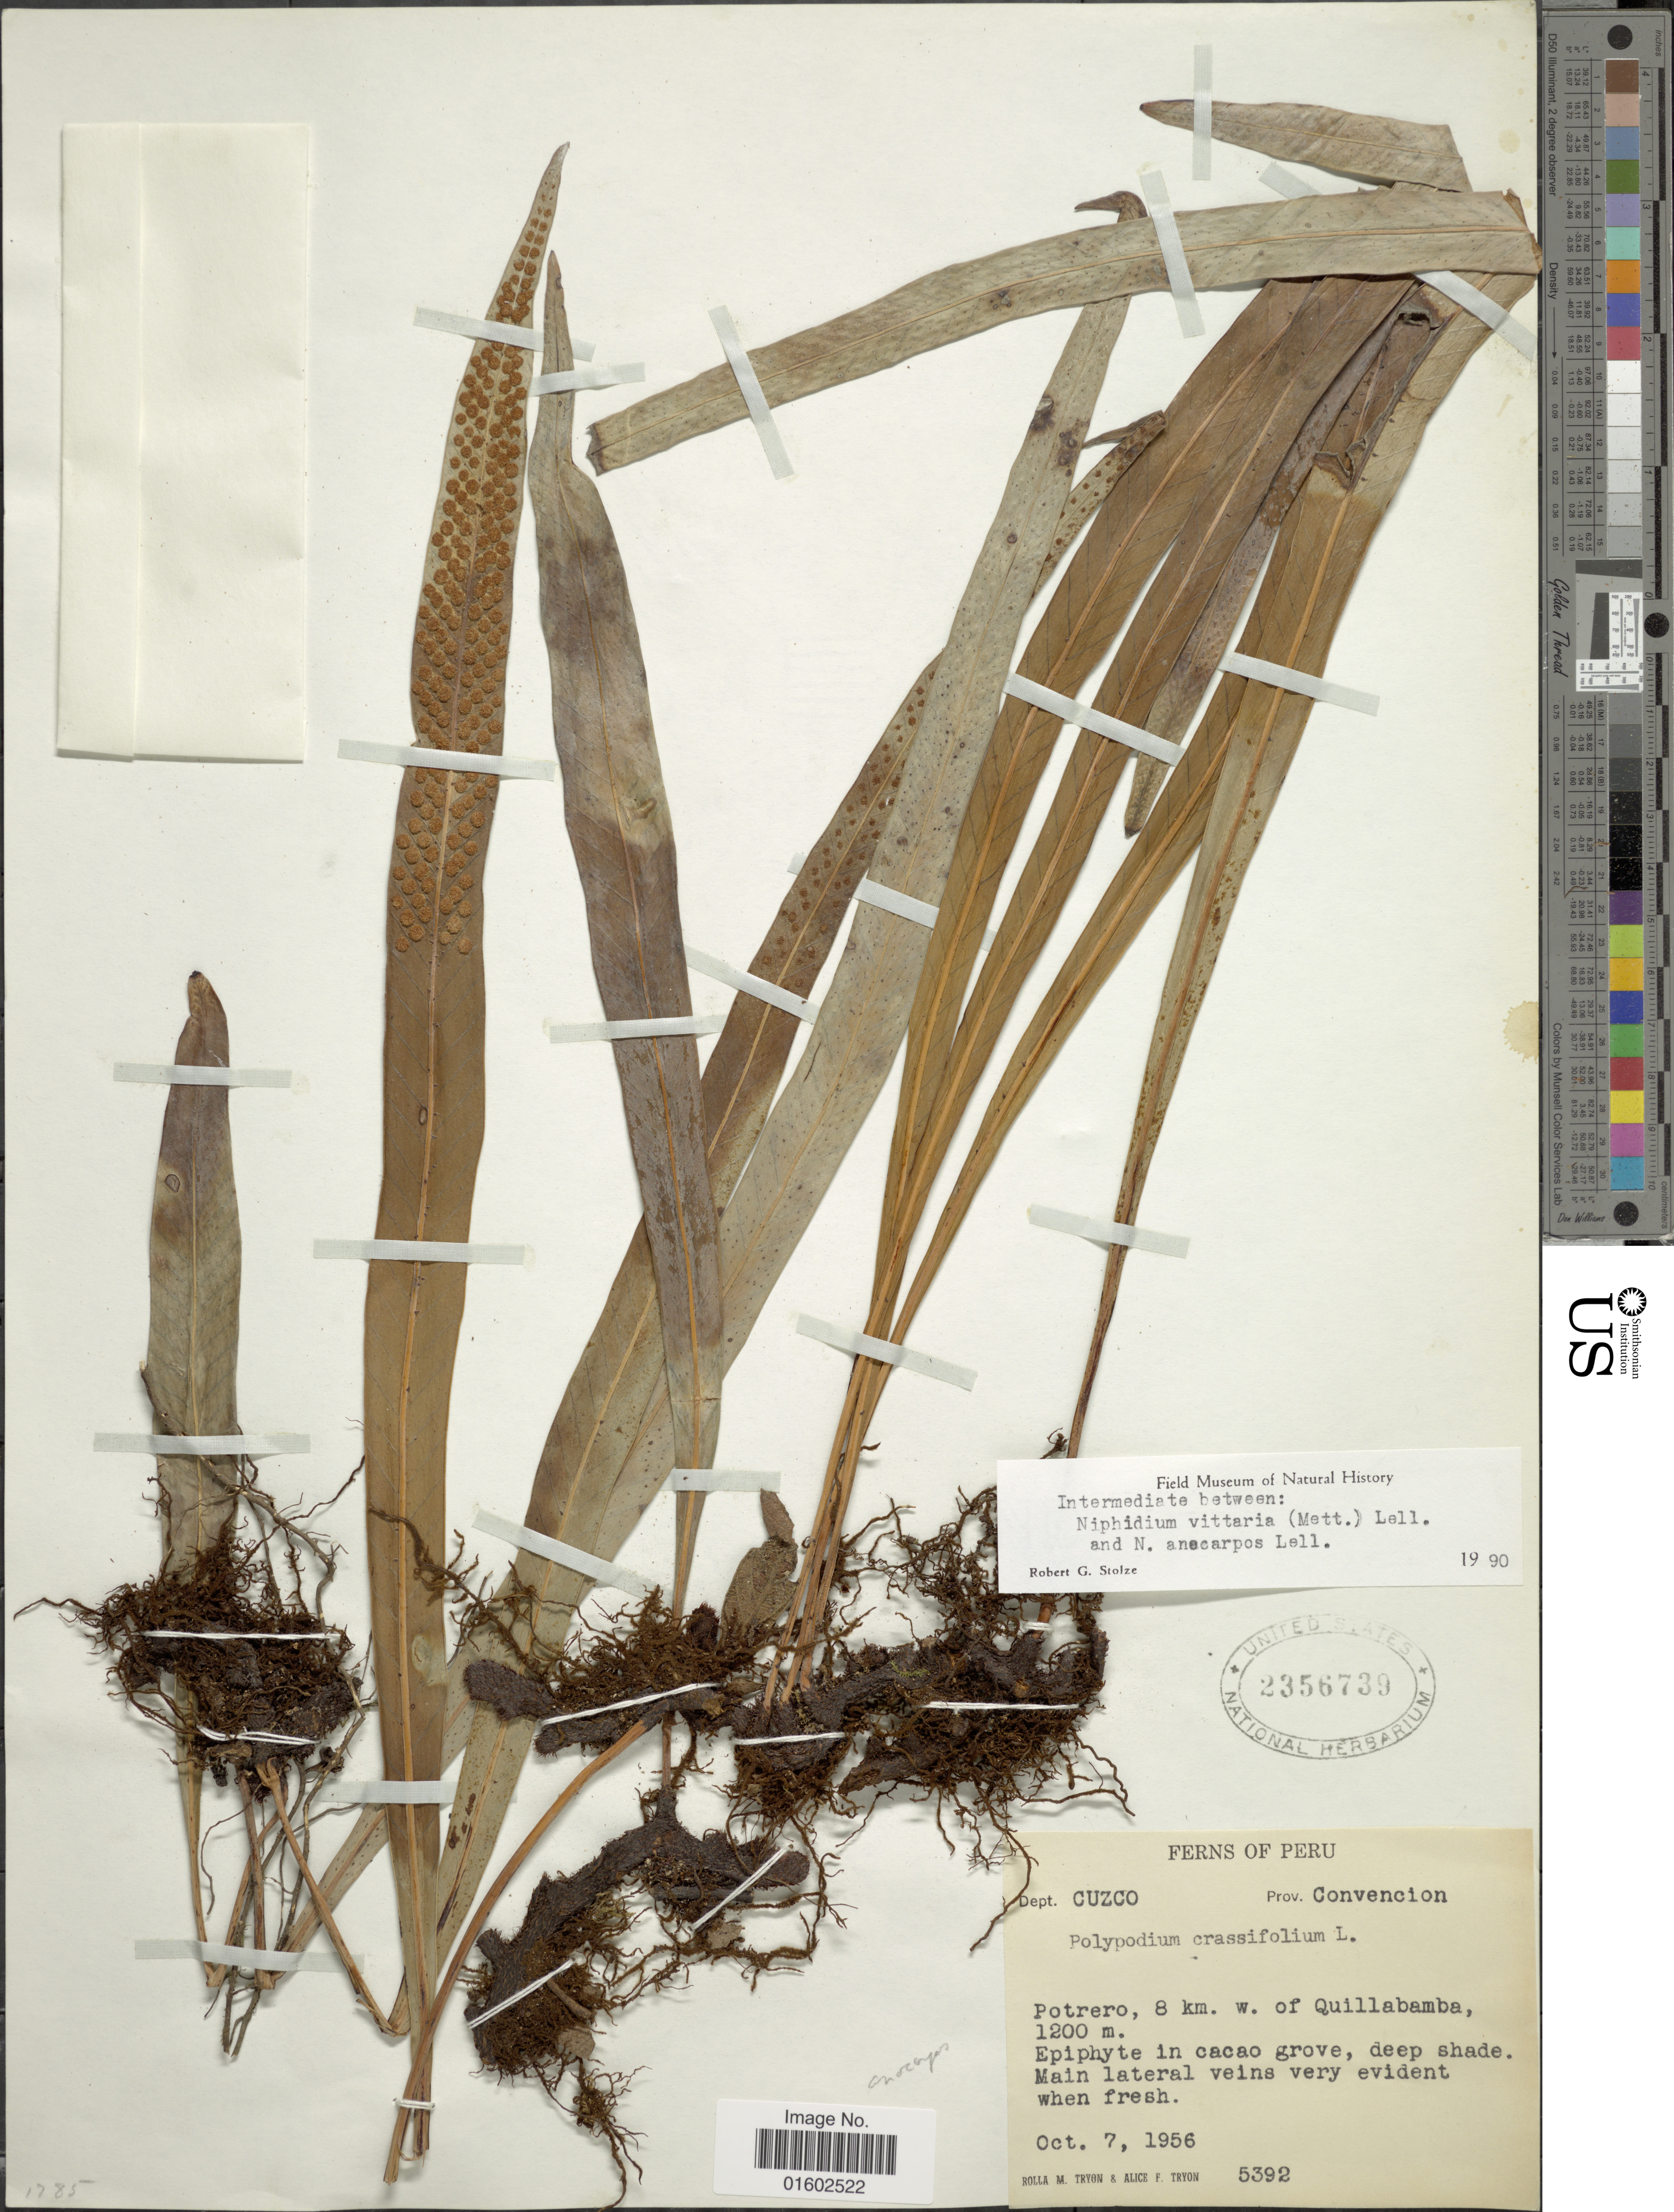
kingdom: Plantae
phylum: Tracheophyta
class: Polypodiopsida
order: Polypodiales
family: Polypodiaceae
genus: Niphidium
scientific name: Niphidium vittaria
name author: (Mett.) Lellinger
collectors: R. M. Tryon & A. F. Tryon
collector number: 5392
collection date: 1956-10-07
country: Peru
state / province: Cusco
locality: Dept. Cuzco, Prov. Convencion, Potrero, 8 km. w. of Quillabamba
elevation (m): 1200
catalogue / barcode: US 2356739